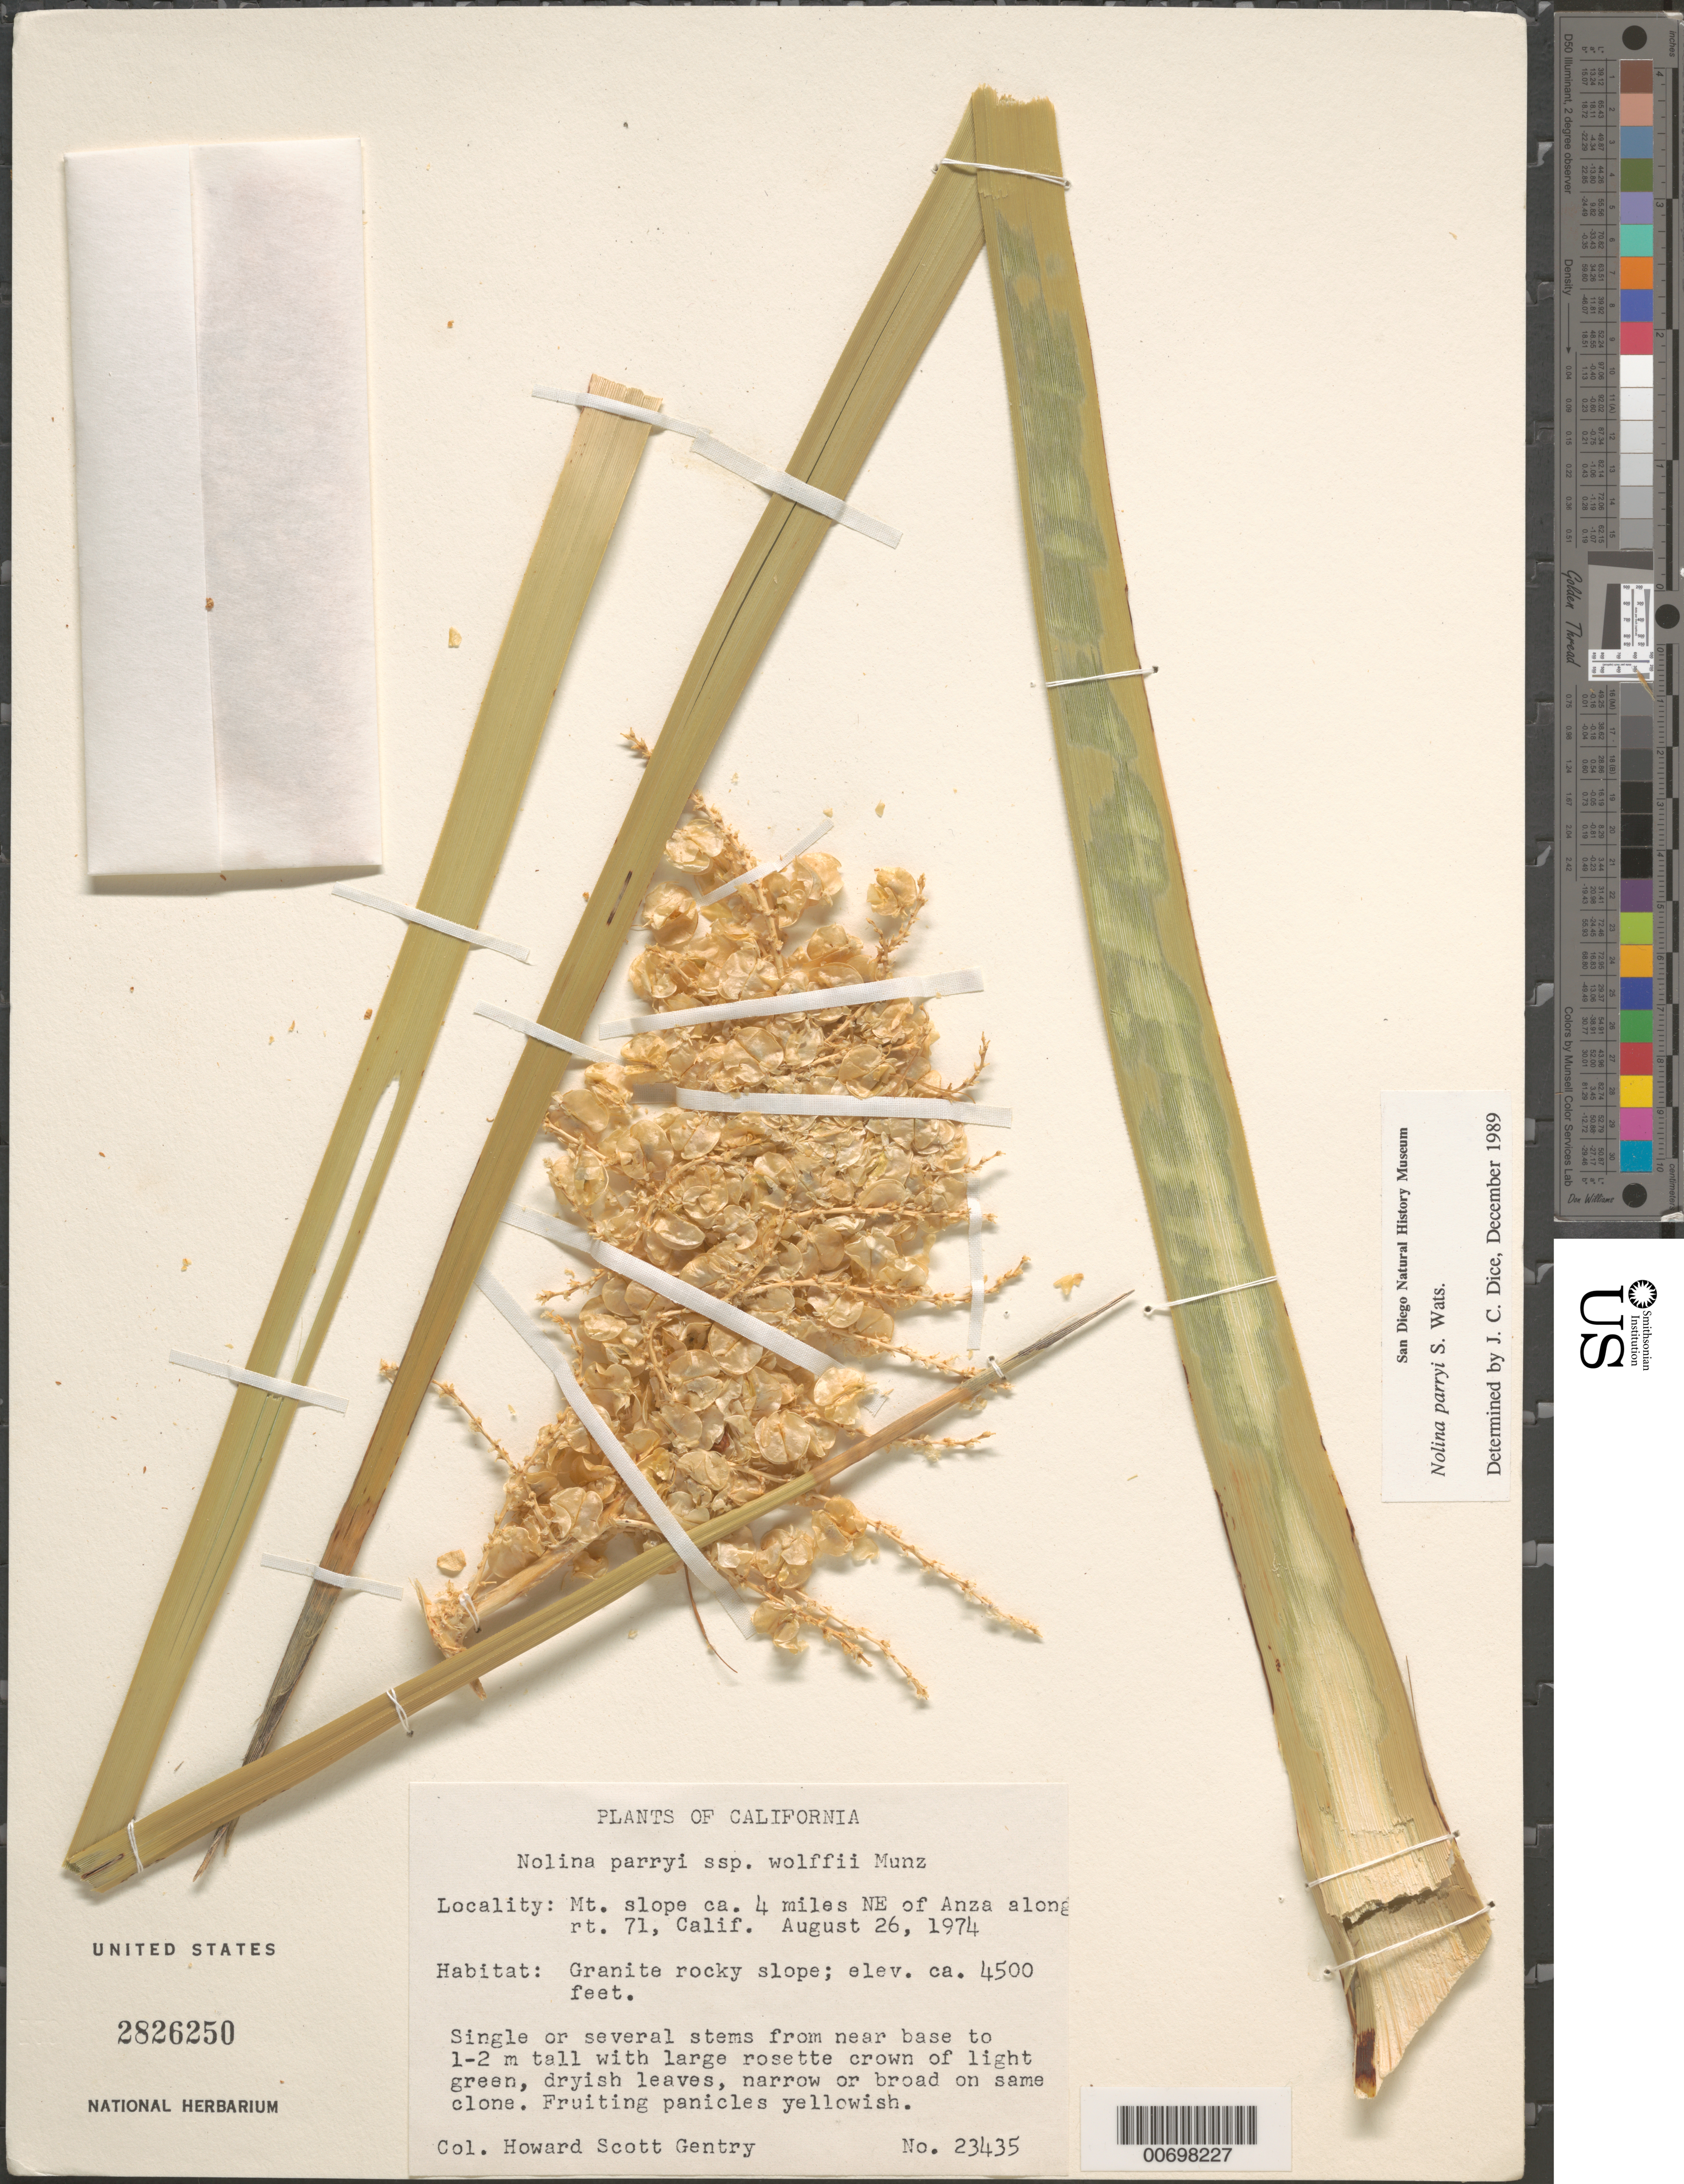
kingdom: Plantae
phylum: Tracheophyta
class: Liliopsida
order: Asparagales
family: Asparagaceae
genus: Nolina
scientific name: Nolina parryi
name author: S. Watson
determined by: Dice, J. C., (SD), San Diego Natrural History Museum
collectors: H. S. Gentry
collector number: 23435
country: United States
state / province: California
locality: Mt. Slope ca. 4 miles NE of Anza along rt. 71.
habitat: Granite rocky slope.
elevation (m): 1372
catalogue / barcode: US 2826250